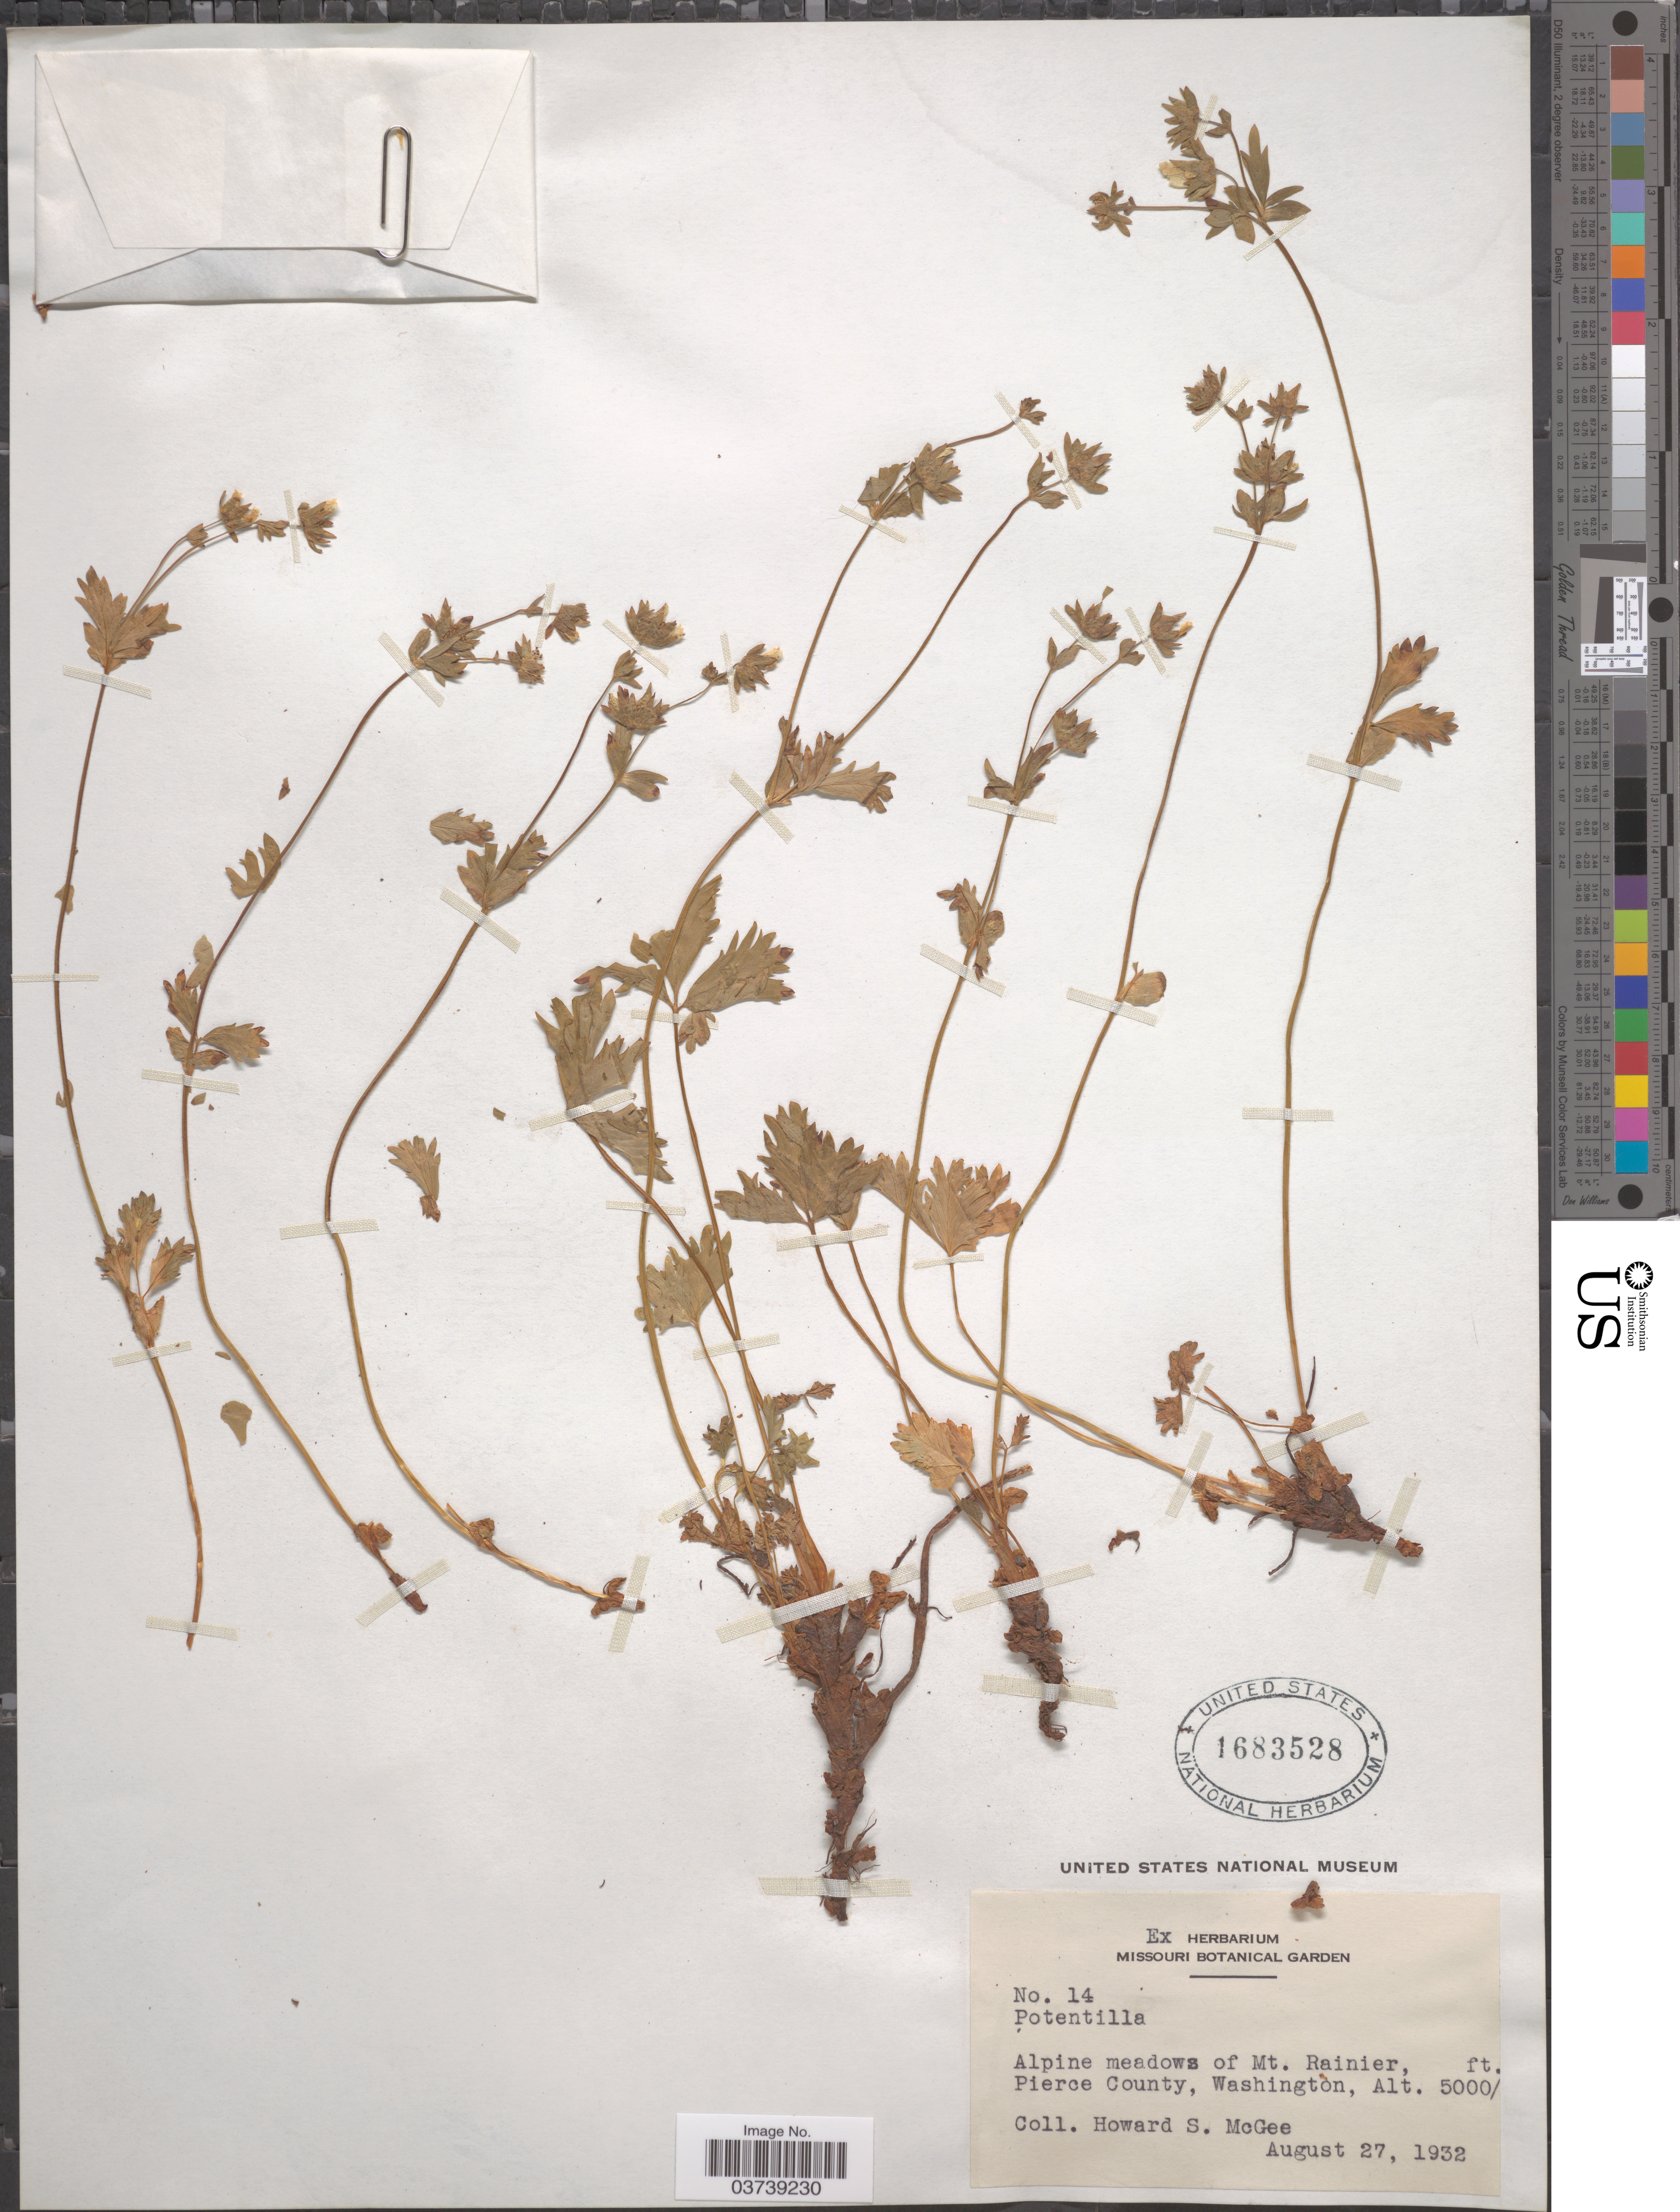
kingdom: Plantae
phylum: Tracheophyta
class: Magnoliopsida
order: Rosales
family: Rosaceae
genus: Potentilla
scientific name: Potentilla flabellifolia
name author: Hook. ex Torr. & A. Gray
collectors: H. McGee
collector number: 14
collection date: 1932-08-27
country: United States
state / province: Washington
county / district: Pierce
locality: Alpine meadows of Mt. Rainier, Pierce County.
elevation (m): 1524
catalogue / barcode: US 1683528